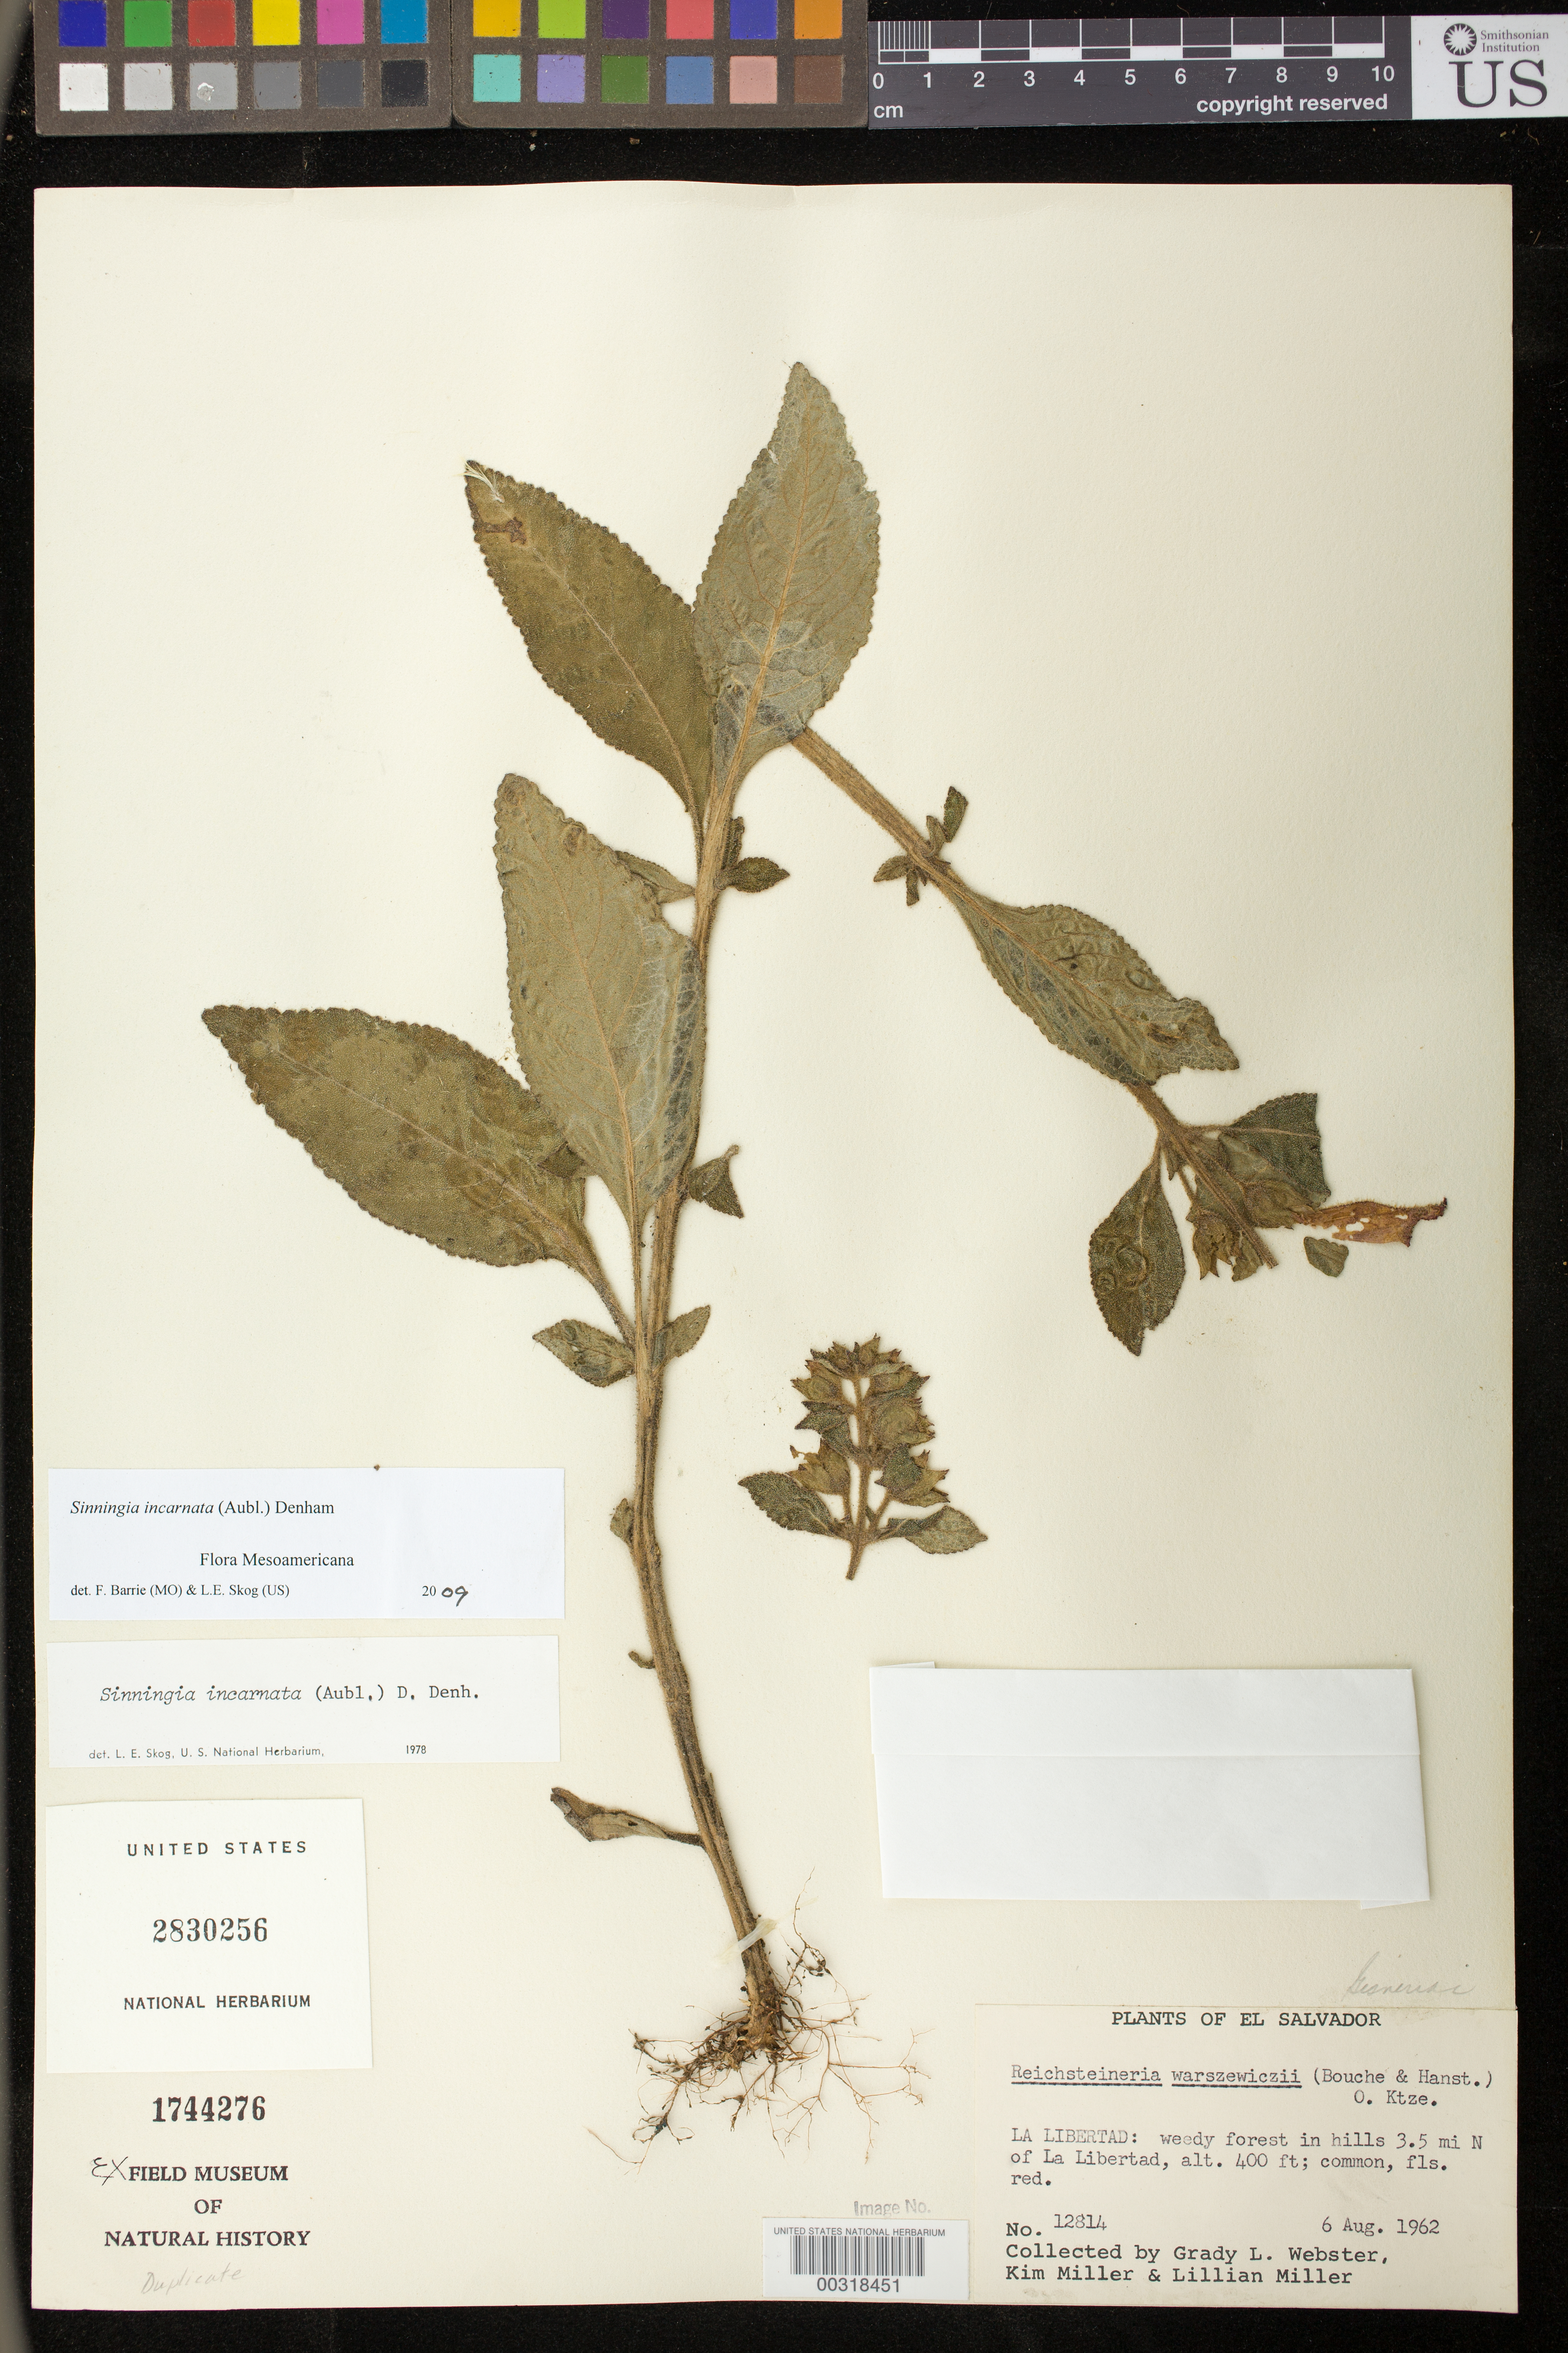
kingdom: Plantae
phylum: Tracheophyta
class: Magnoliopsida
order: Lamiales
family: Gesneriaceae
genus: Sinningia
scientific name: Sinningia incarnata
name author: (Aubl.) D.L. Denham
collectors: G. L. Webster, K. Miller & L. Miller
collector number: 12814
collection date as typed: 06 Aug 1962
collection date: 1962-08-06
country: El Salvador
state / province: La Libertad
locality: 3.5 mi N of La Libertad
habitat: Weedy forest in hills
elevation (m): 122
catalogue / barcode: US 2830256